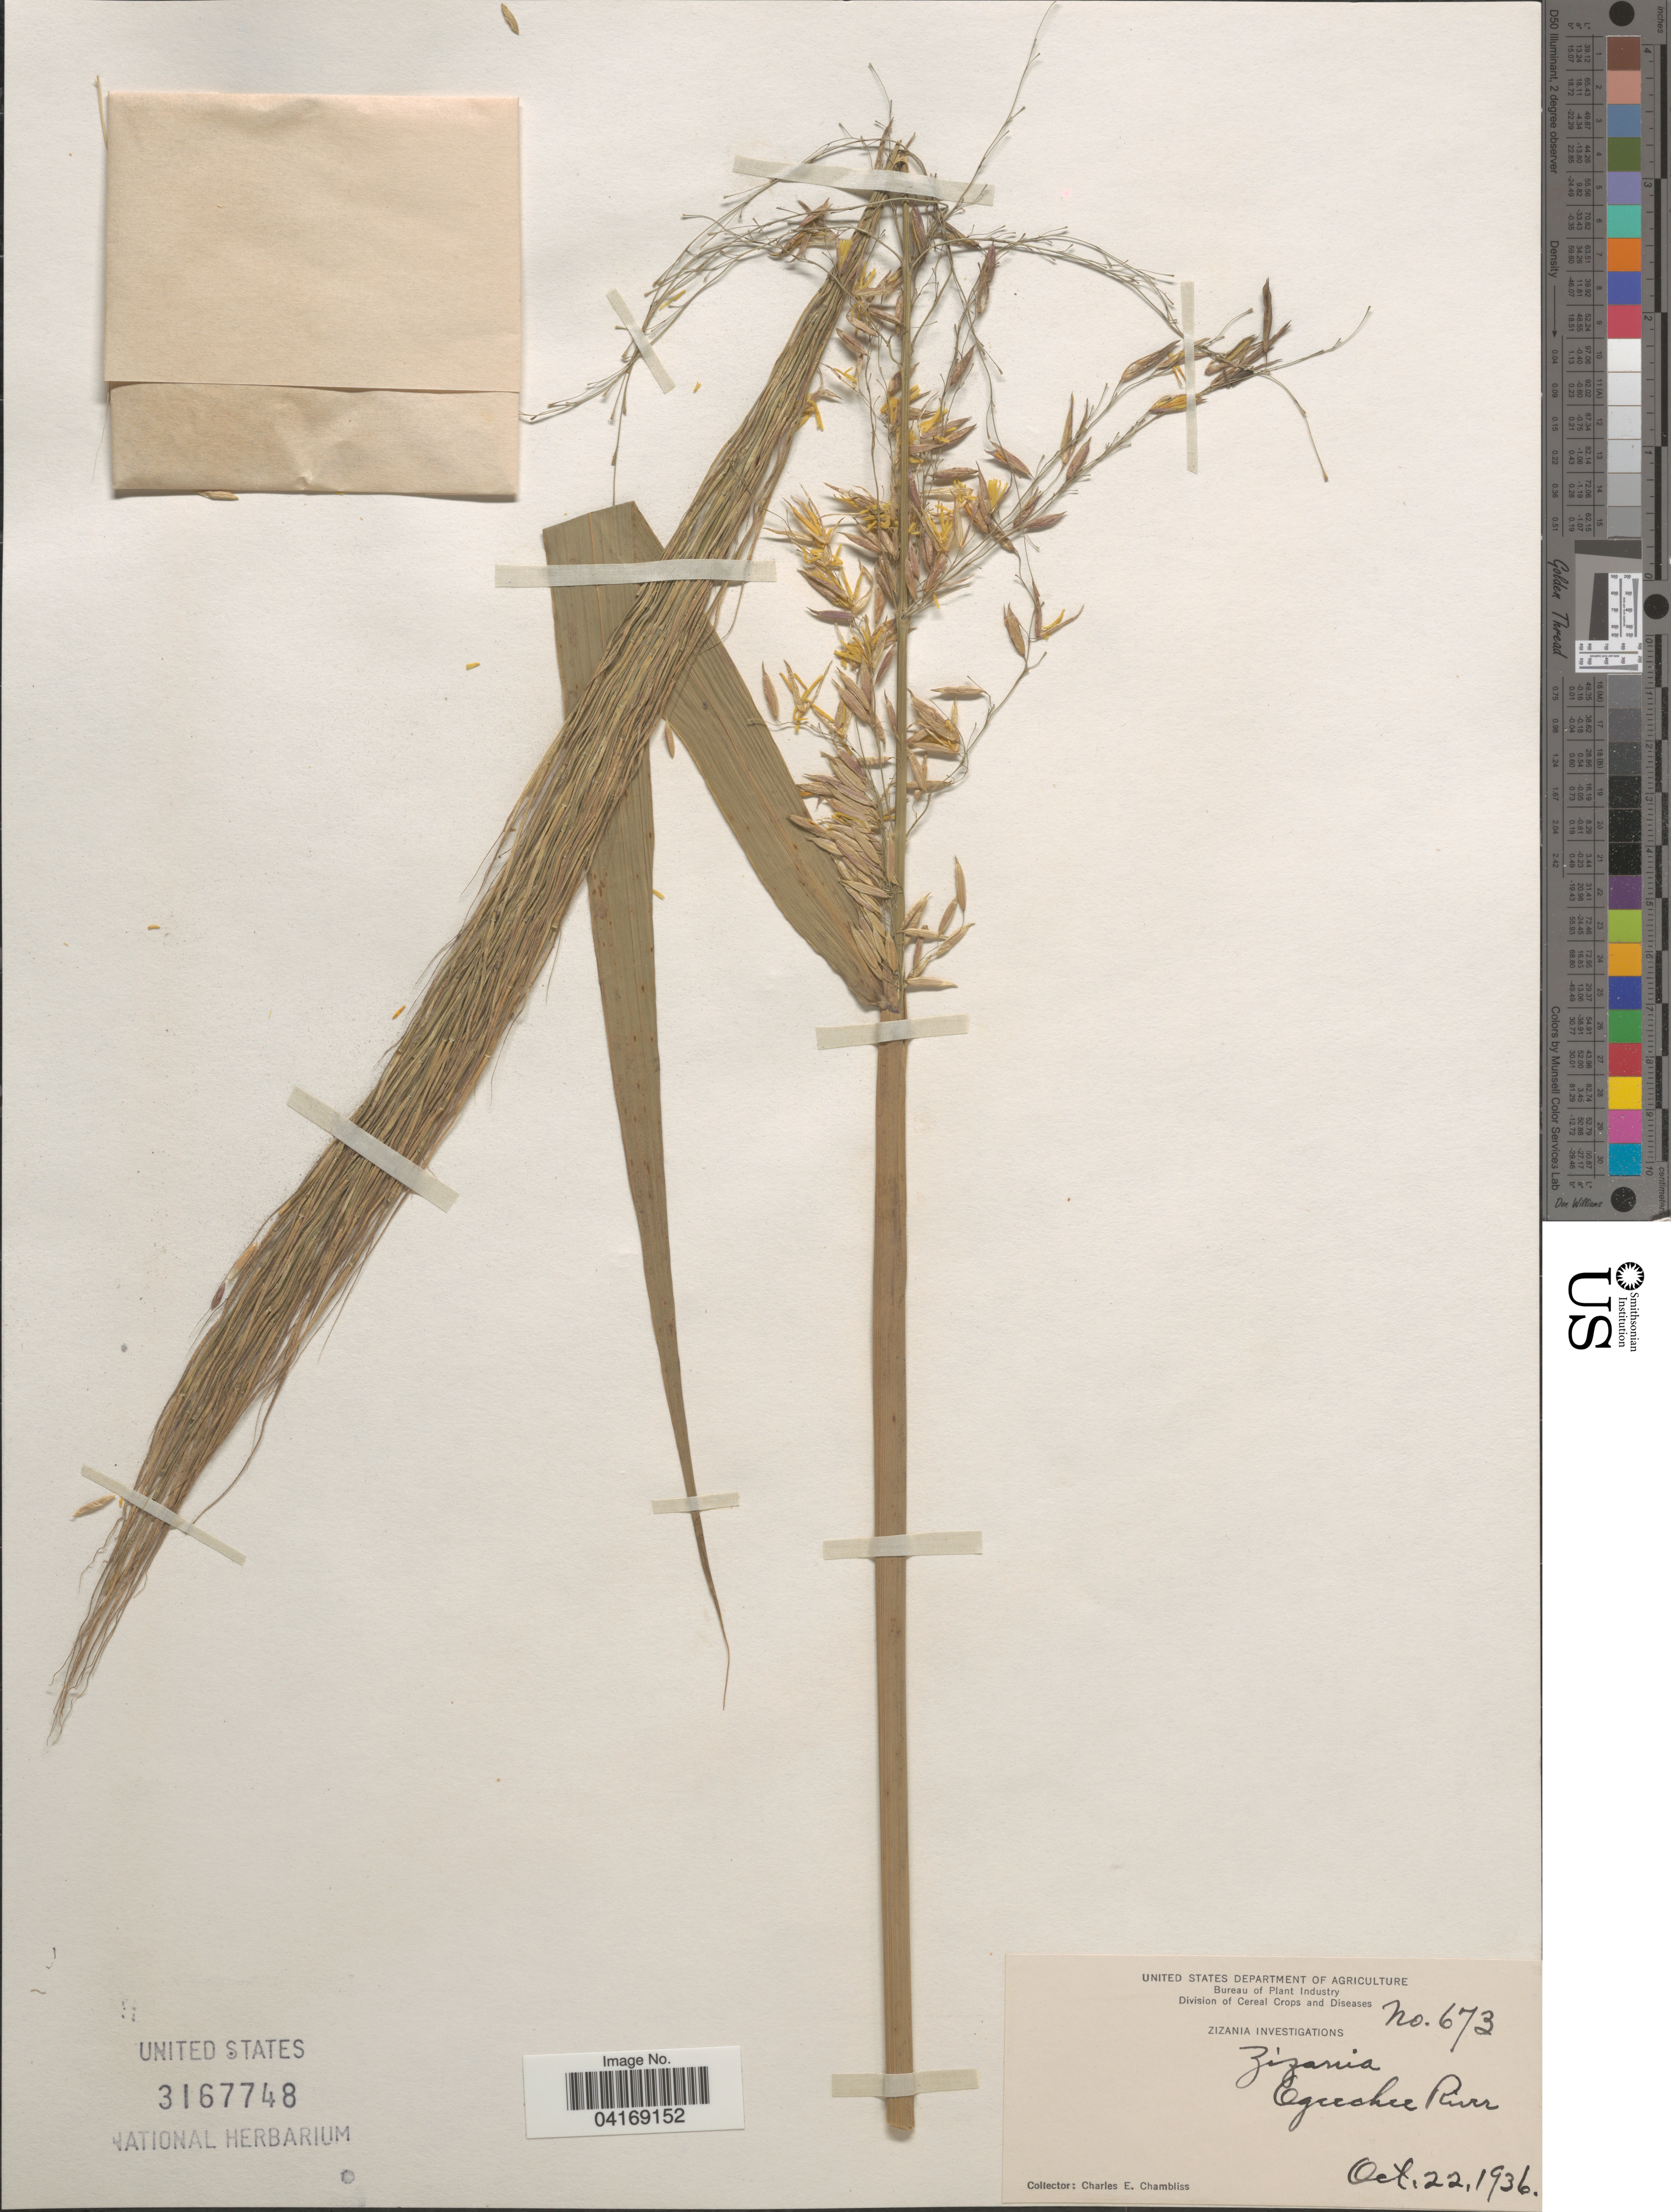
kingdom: Plantae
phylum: Tracheophyta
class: Liliopsida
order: Poales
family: Poaceae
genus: Zizania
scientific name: Zizania sp.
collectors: C. Chambliss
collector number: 673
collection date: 1936-10-22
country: United States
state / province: Georgia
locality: Ogeechee River.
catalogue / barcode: US 3167748